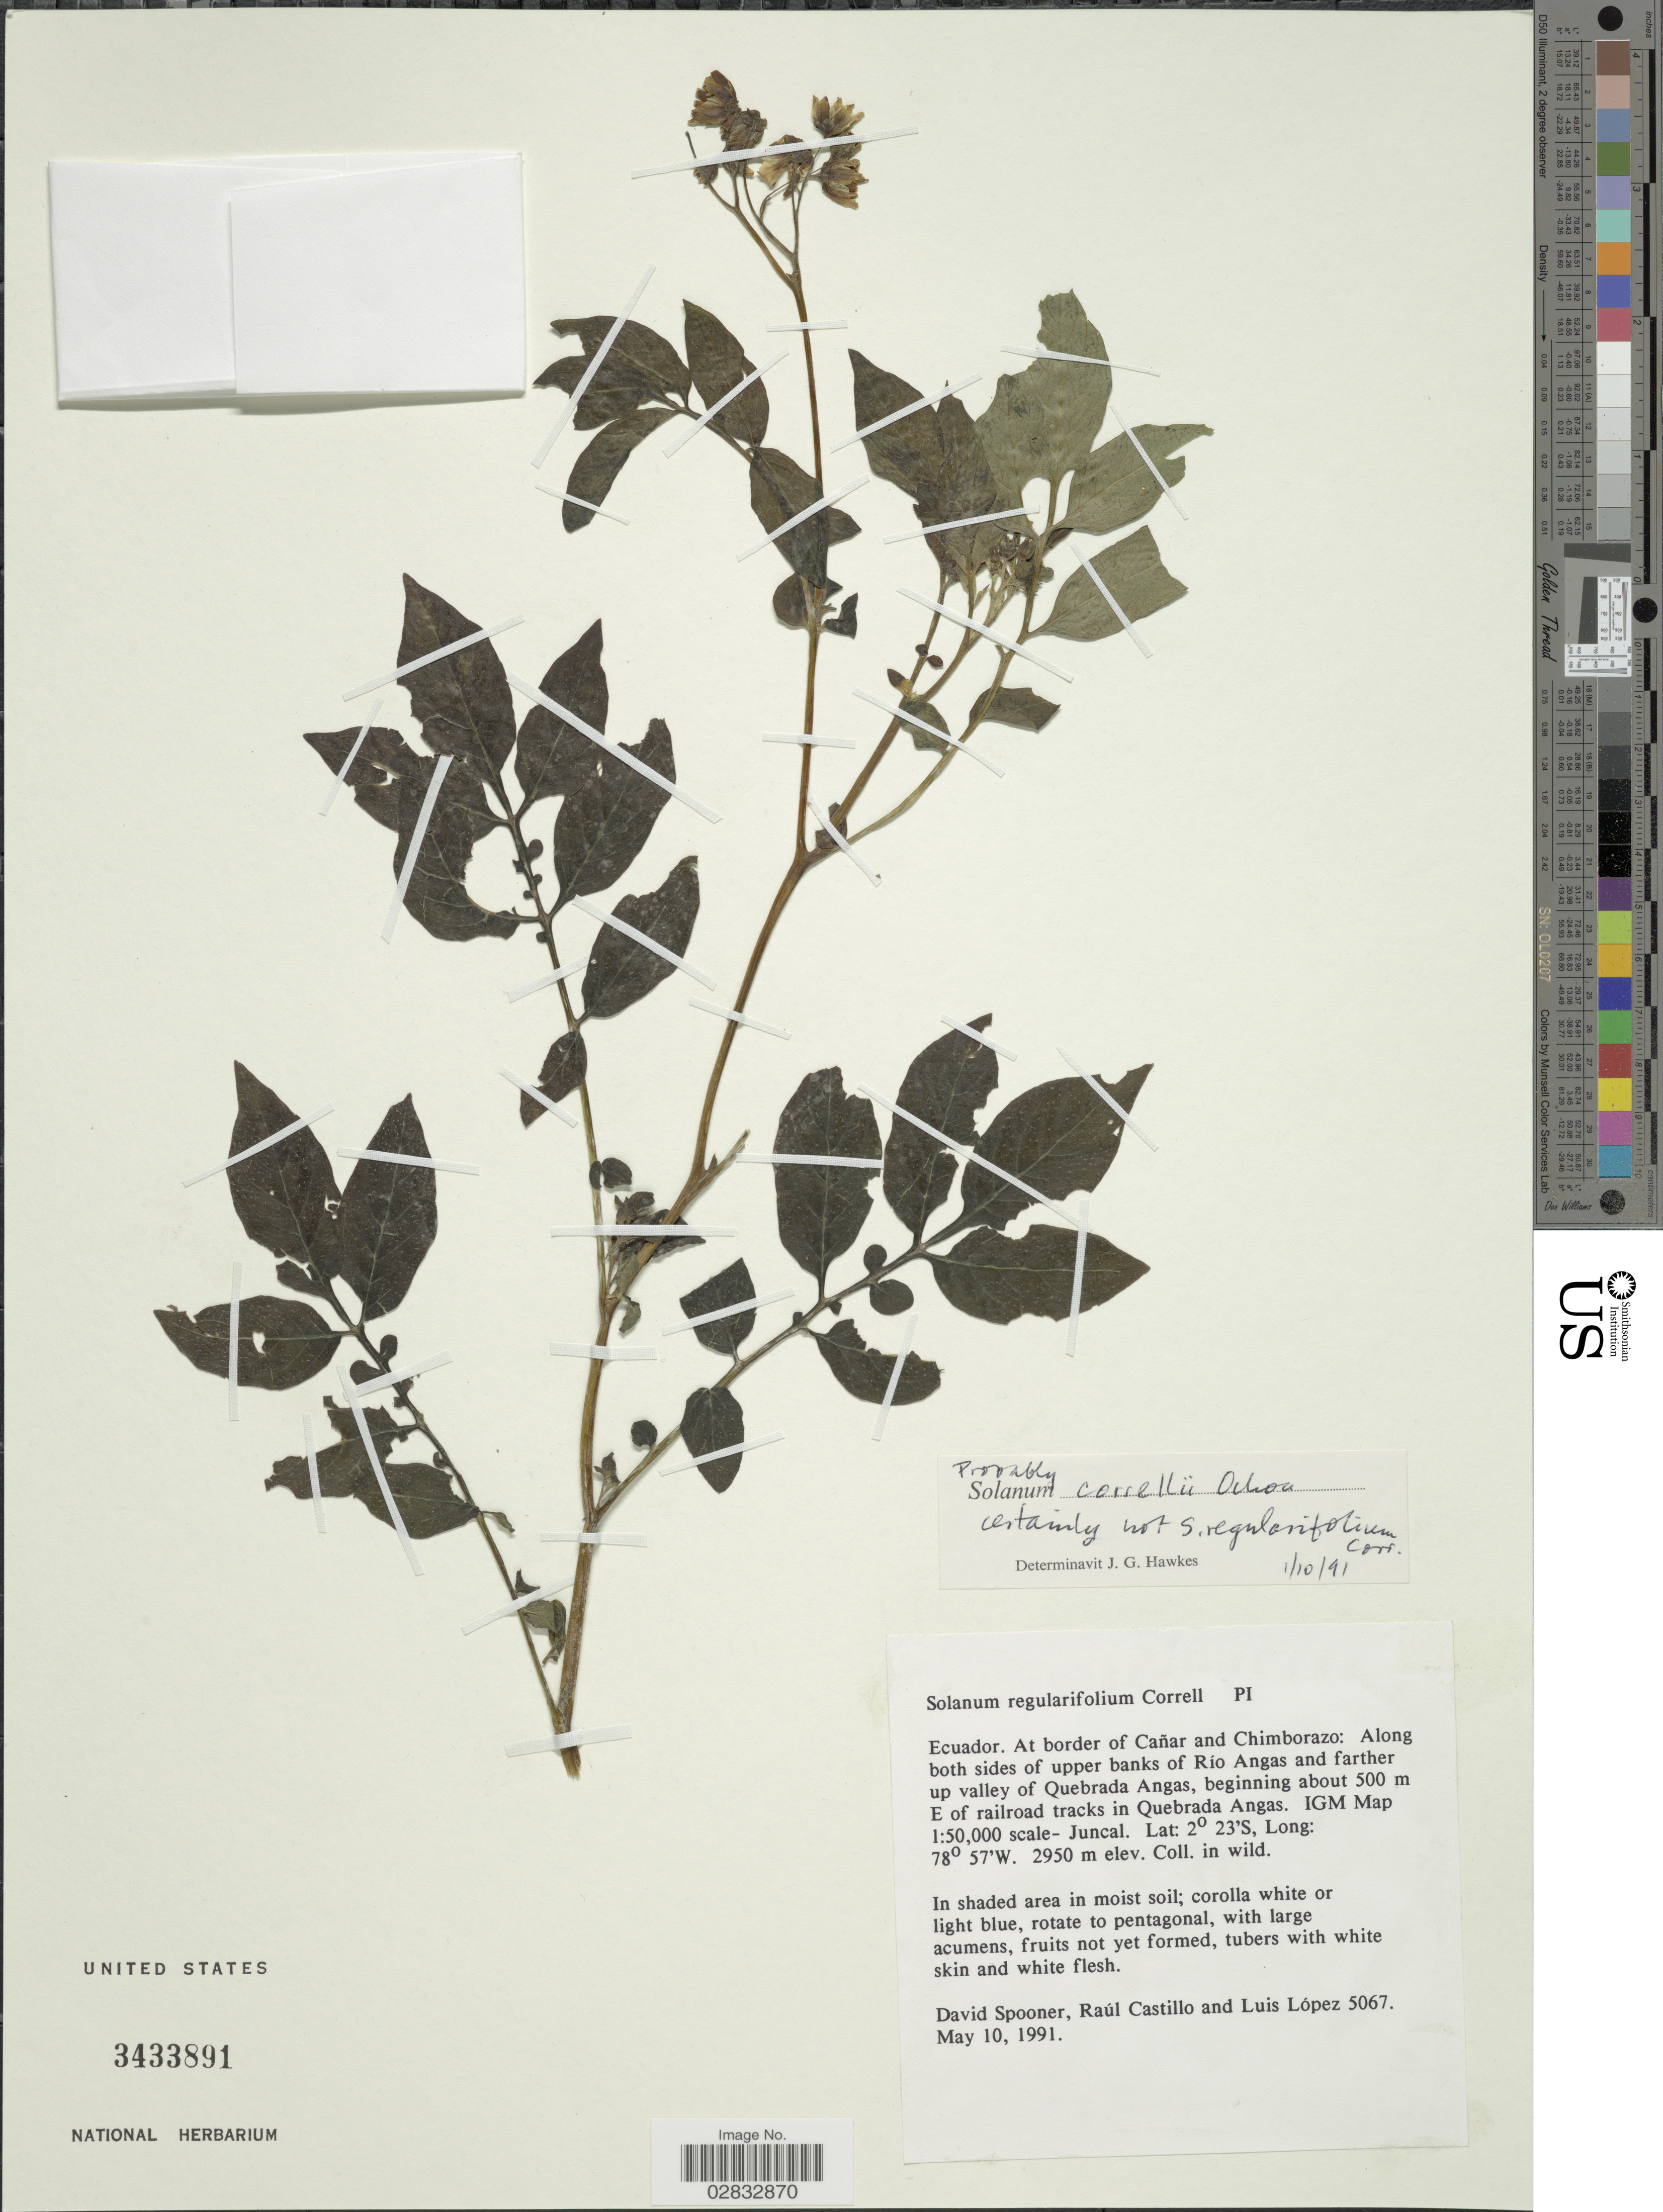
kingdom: Plantae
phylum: Tracheophyta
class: Magnoliopsida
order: Solanales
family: Solanaceae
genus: Solanum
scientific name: Solanum correllii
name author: Ochoa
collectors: D. Spooner, R. Castillo & L. López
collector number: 5067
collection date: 1991-05-10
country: Ecuador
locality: At border of Cañar and Chimborazo: Along both sides of upper banks of Río Angas and farther up valley of Quebrada Angas, beginning about 500 m E of railroad tracks in Quebrada Angas. IGM Map 1:50,000 scale- Juncal.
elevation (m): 2950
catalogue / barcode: US 3433891